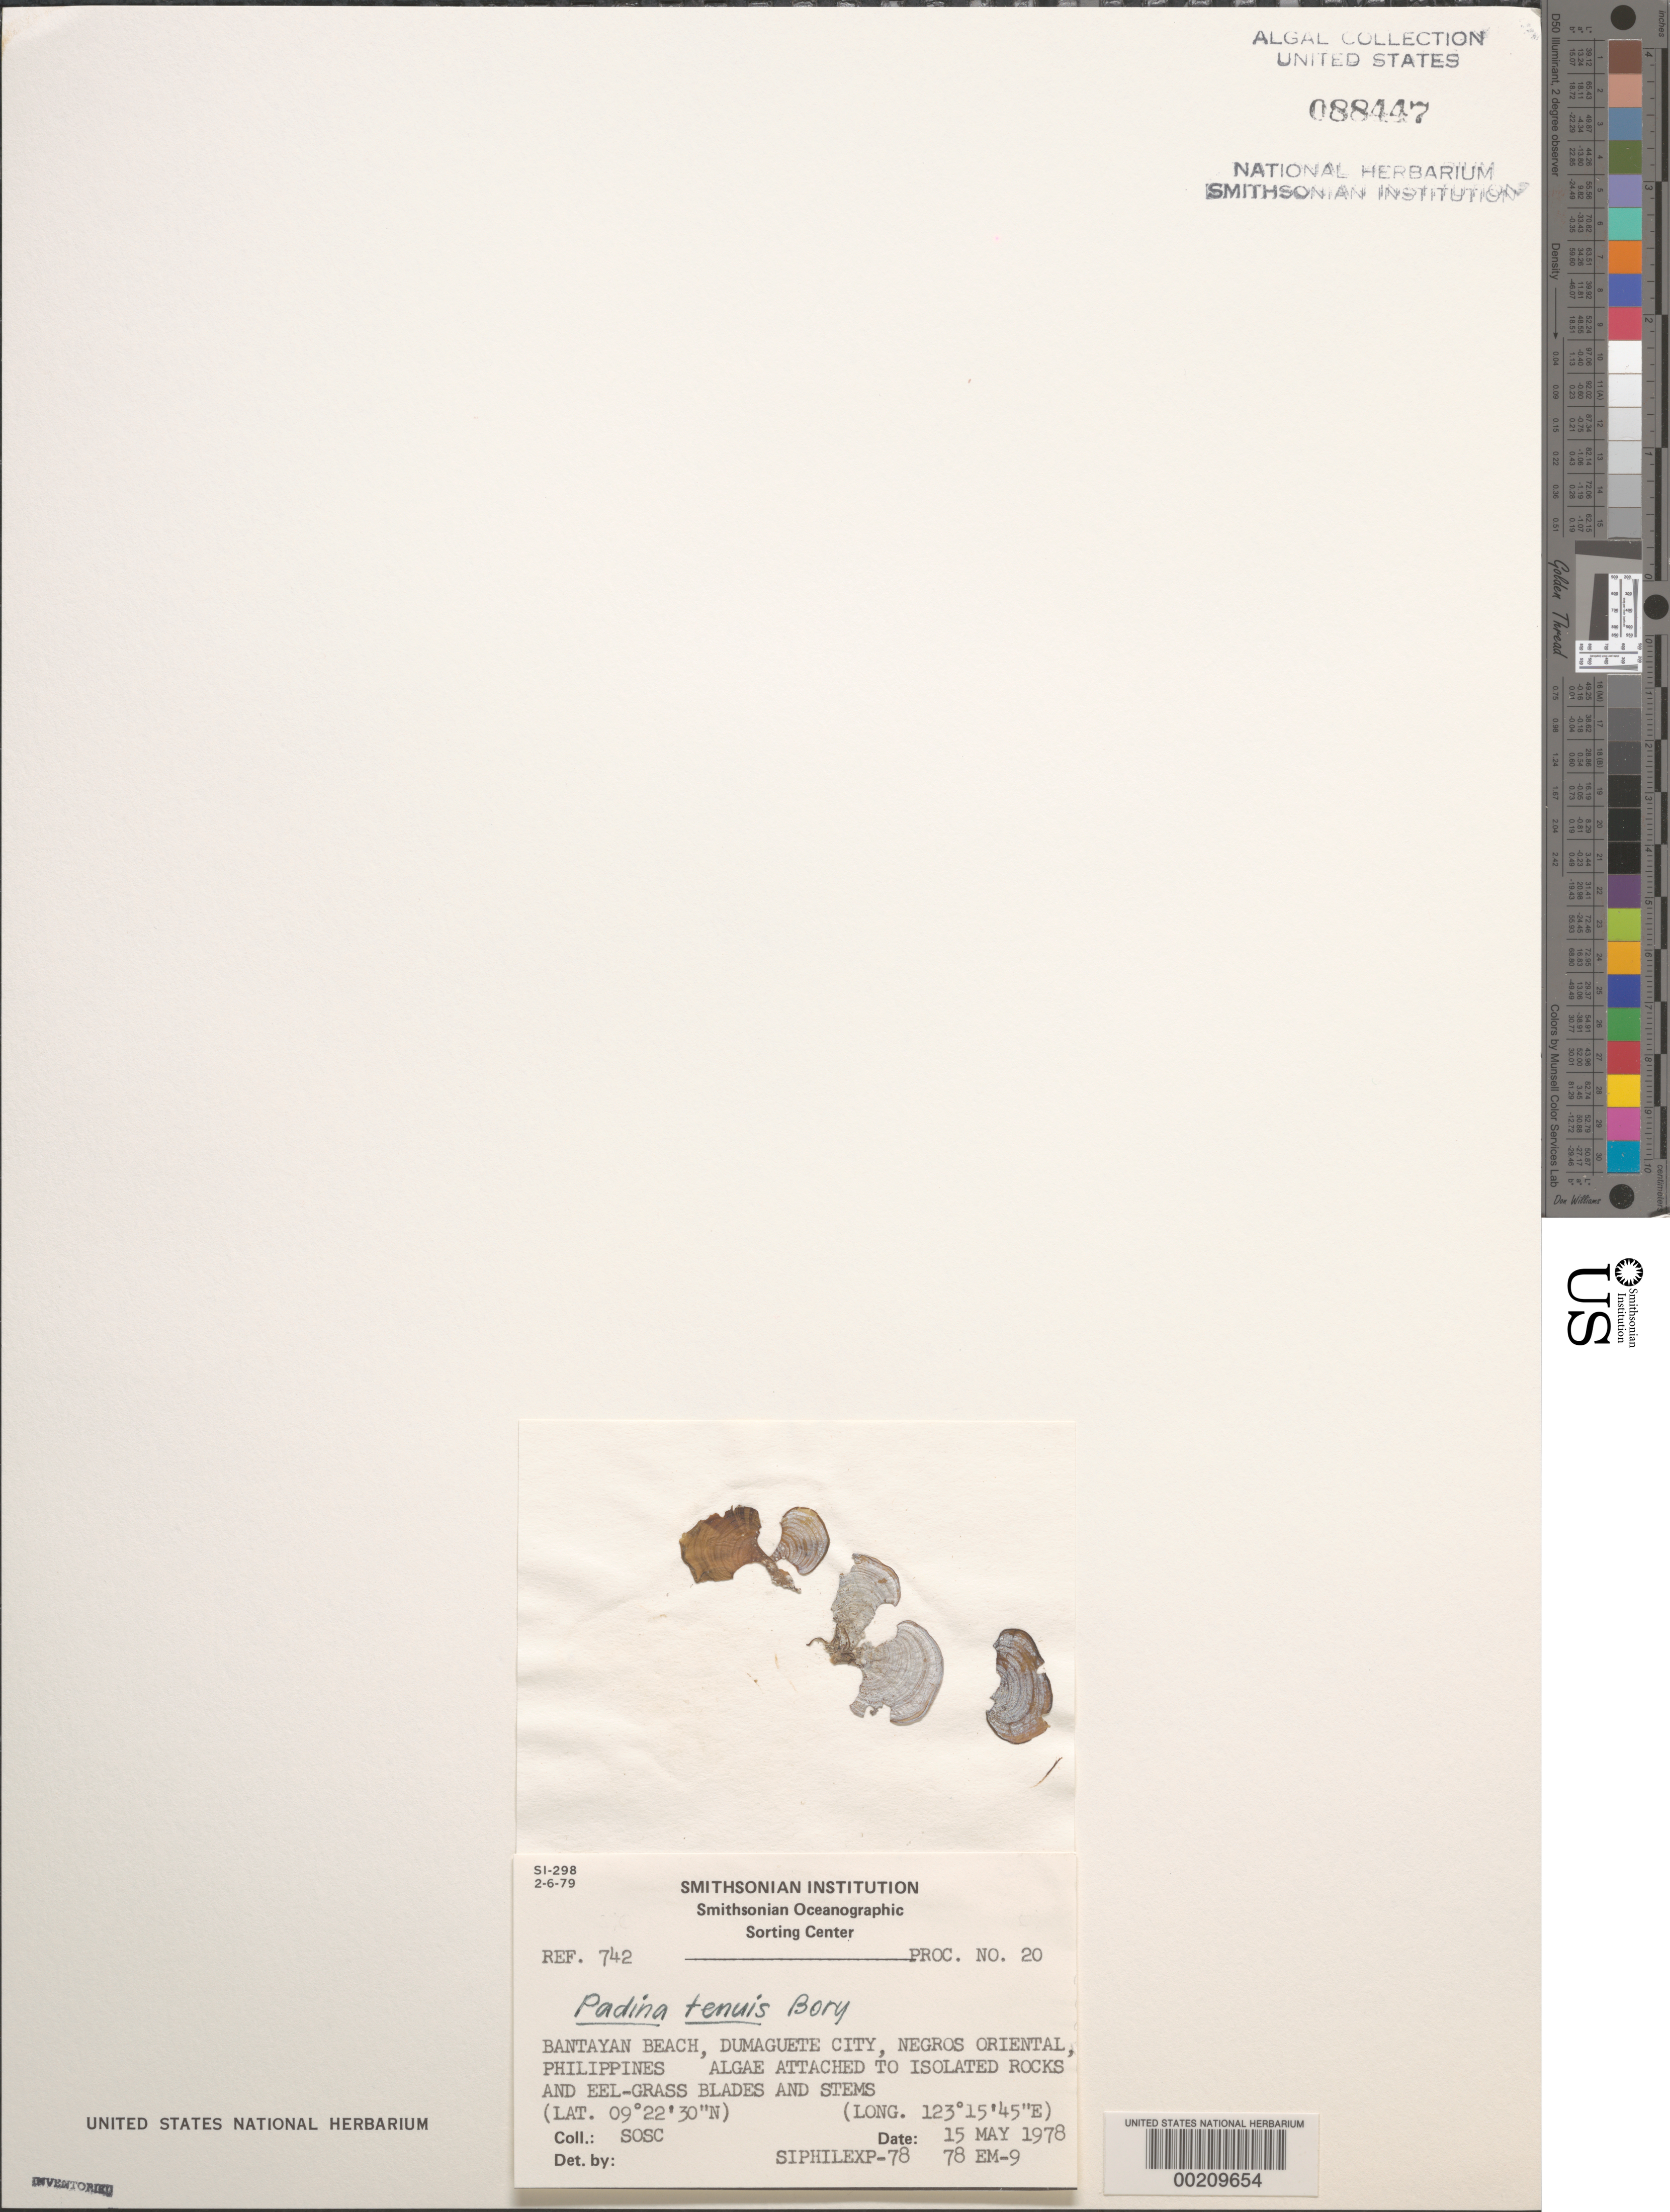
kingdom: Chromista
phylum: Ochrophyta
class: Phaeophyceae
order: Dictyotales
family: Dictyotaceae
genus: Padina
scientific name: Padina boryana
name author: Thivy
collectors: SOSC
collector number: Station 78 Em-9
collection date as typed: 15 May 1978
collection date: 1978-05-15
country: Philippines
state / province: Central Visayas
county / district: Negros Oriental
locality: Bantayan beach, dumaguete city, negros oriental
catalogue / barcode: US 88447